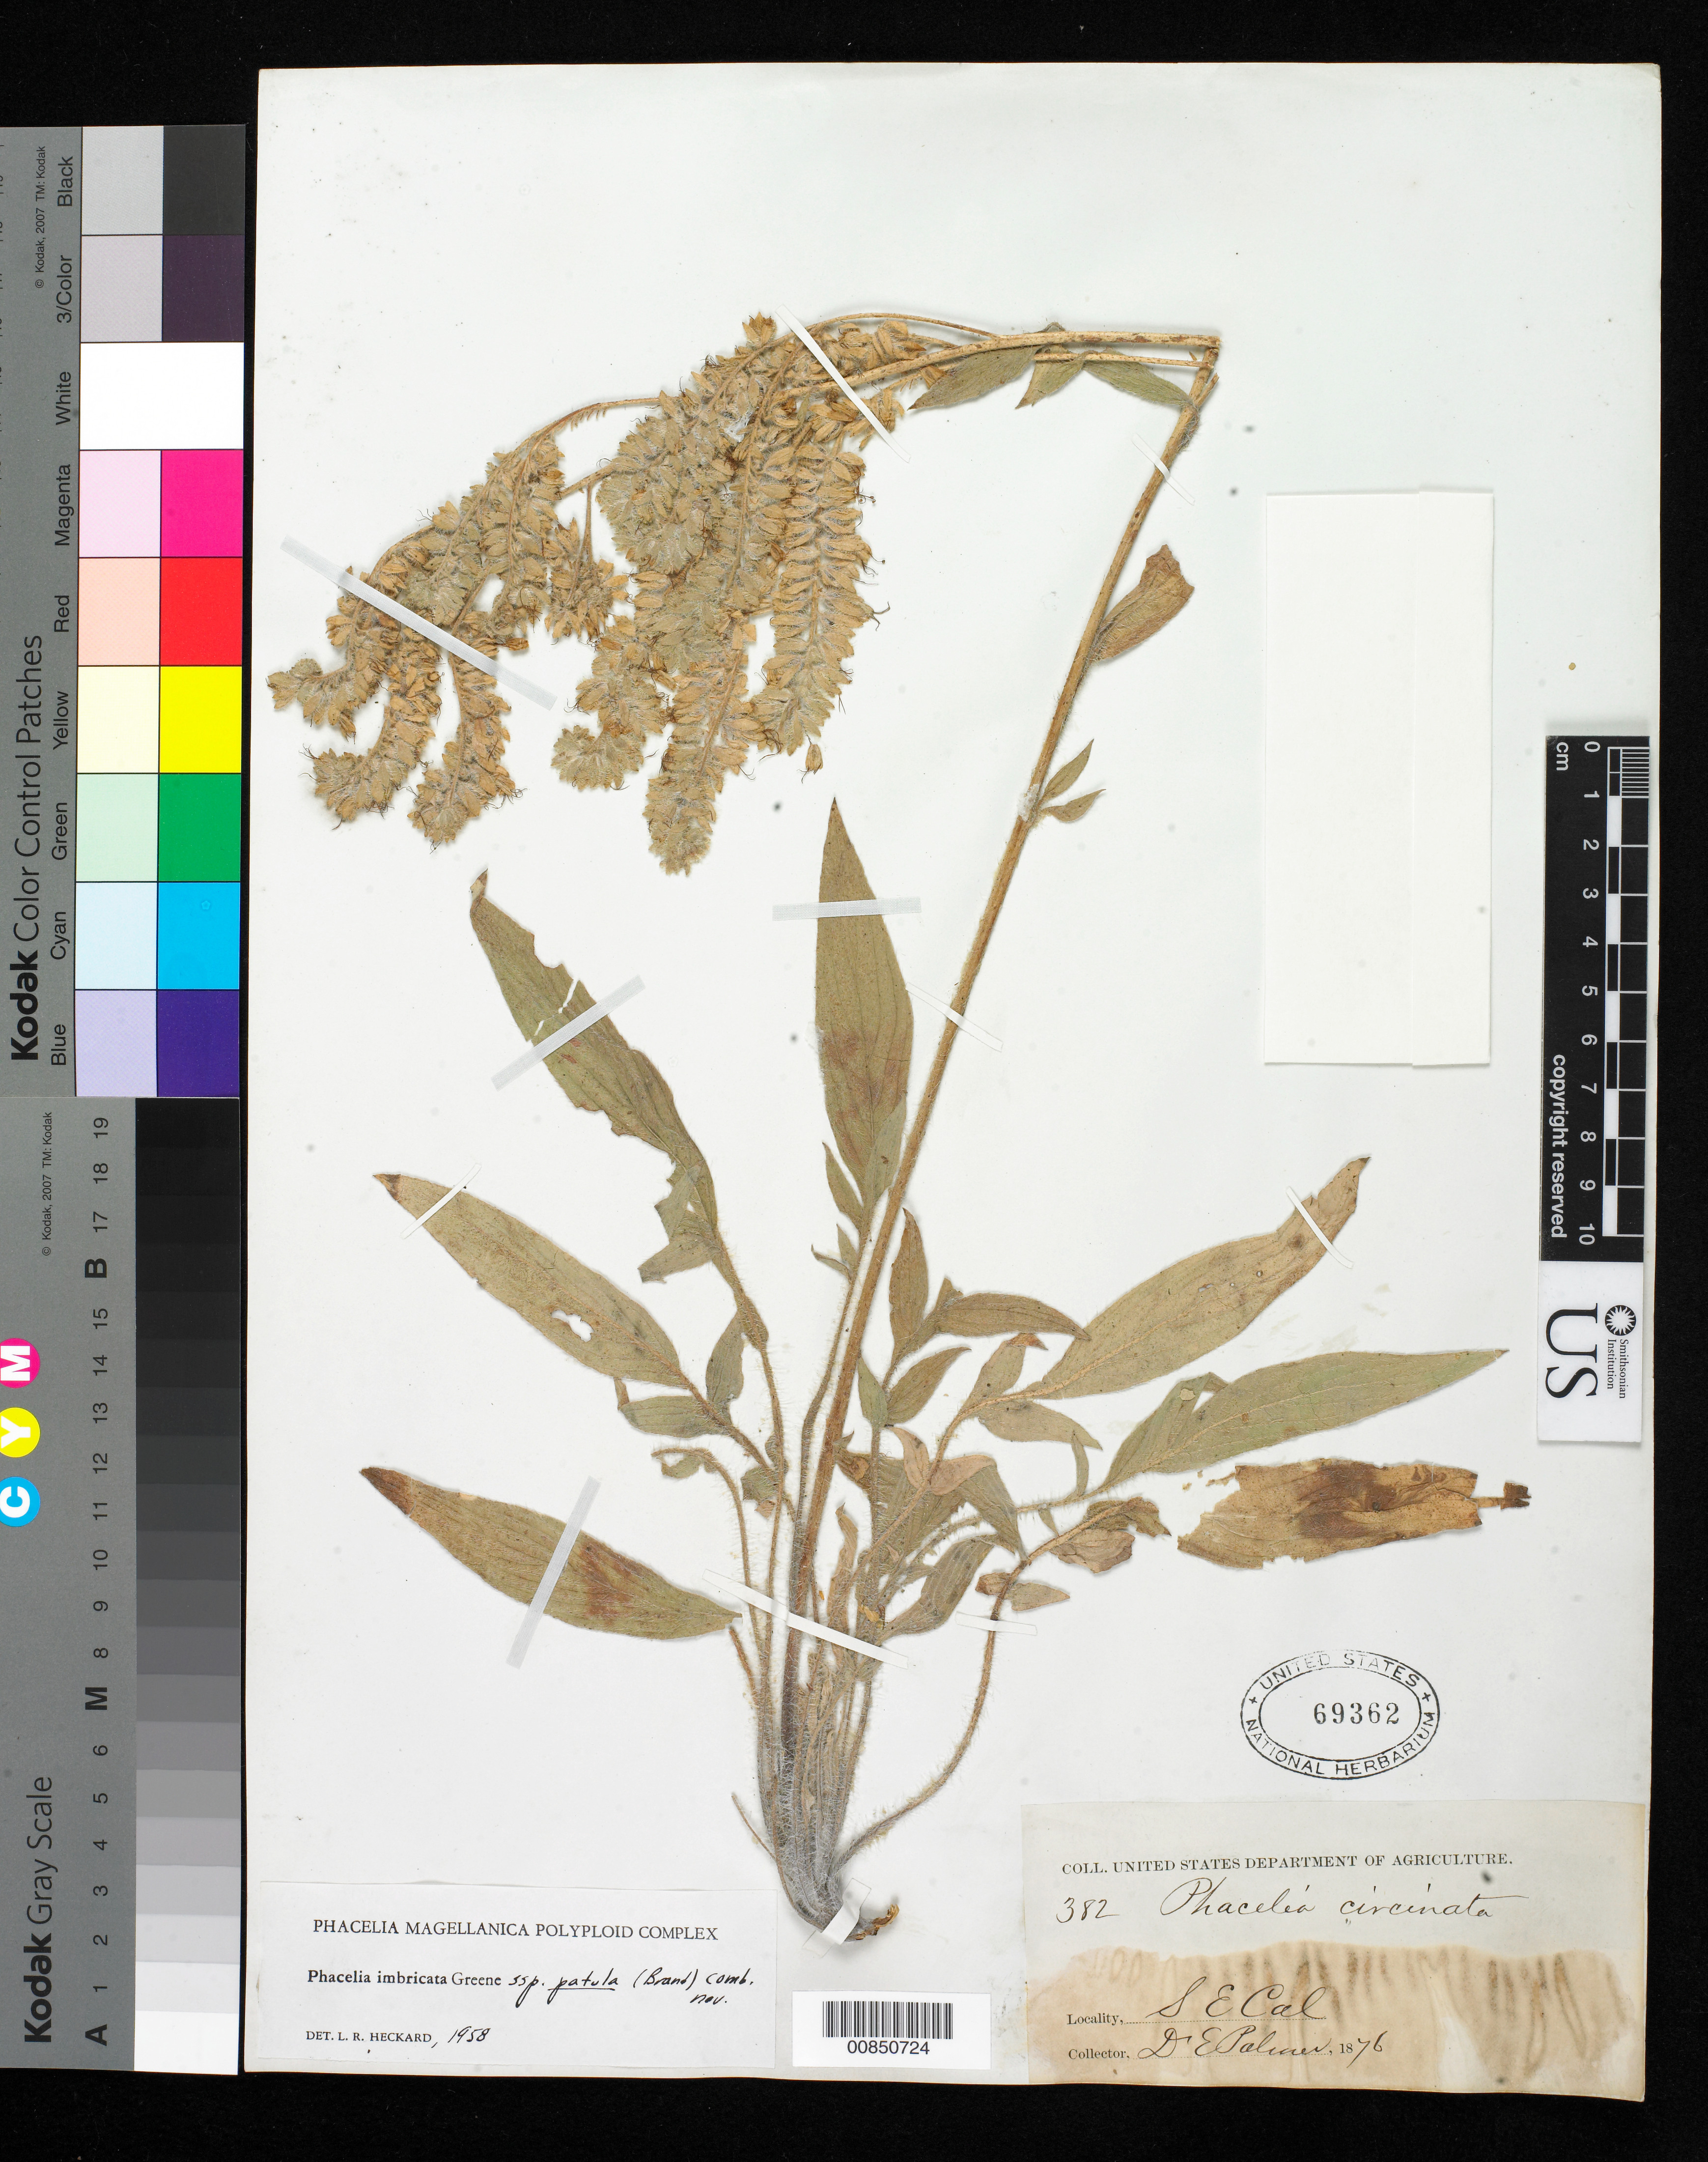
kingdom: Plantae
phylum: Tracheophyta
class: Magnoliopsida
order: Boraginales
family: Hydrophyllaceae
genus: Phacelia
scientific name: Phacelia imbricata subsp. patula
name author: (Brand) Heckard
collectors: E. Palmer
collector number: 382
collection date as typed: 1876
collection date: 1876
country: United States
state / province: California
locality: SE California.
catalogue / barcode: US 69362